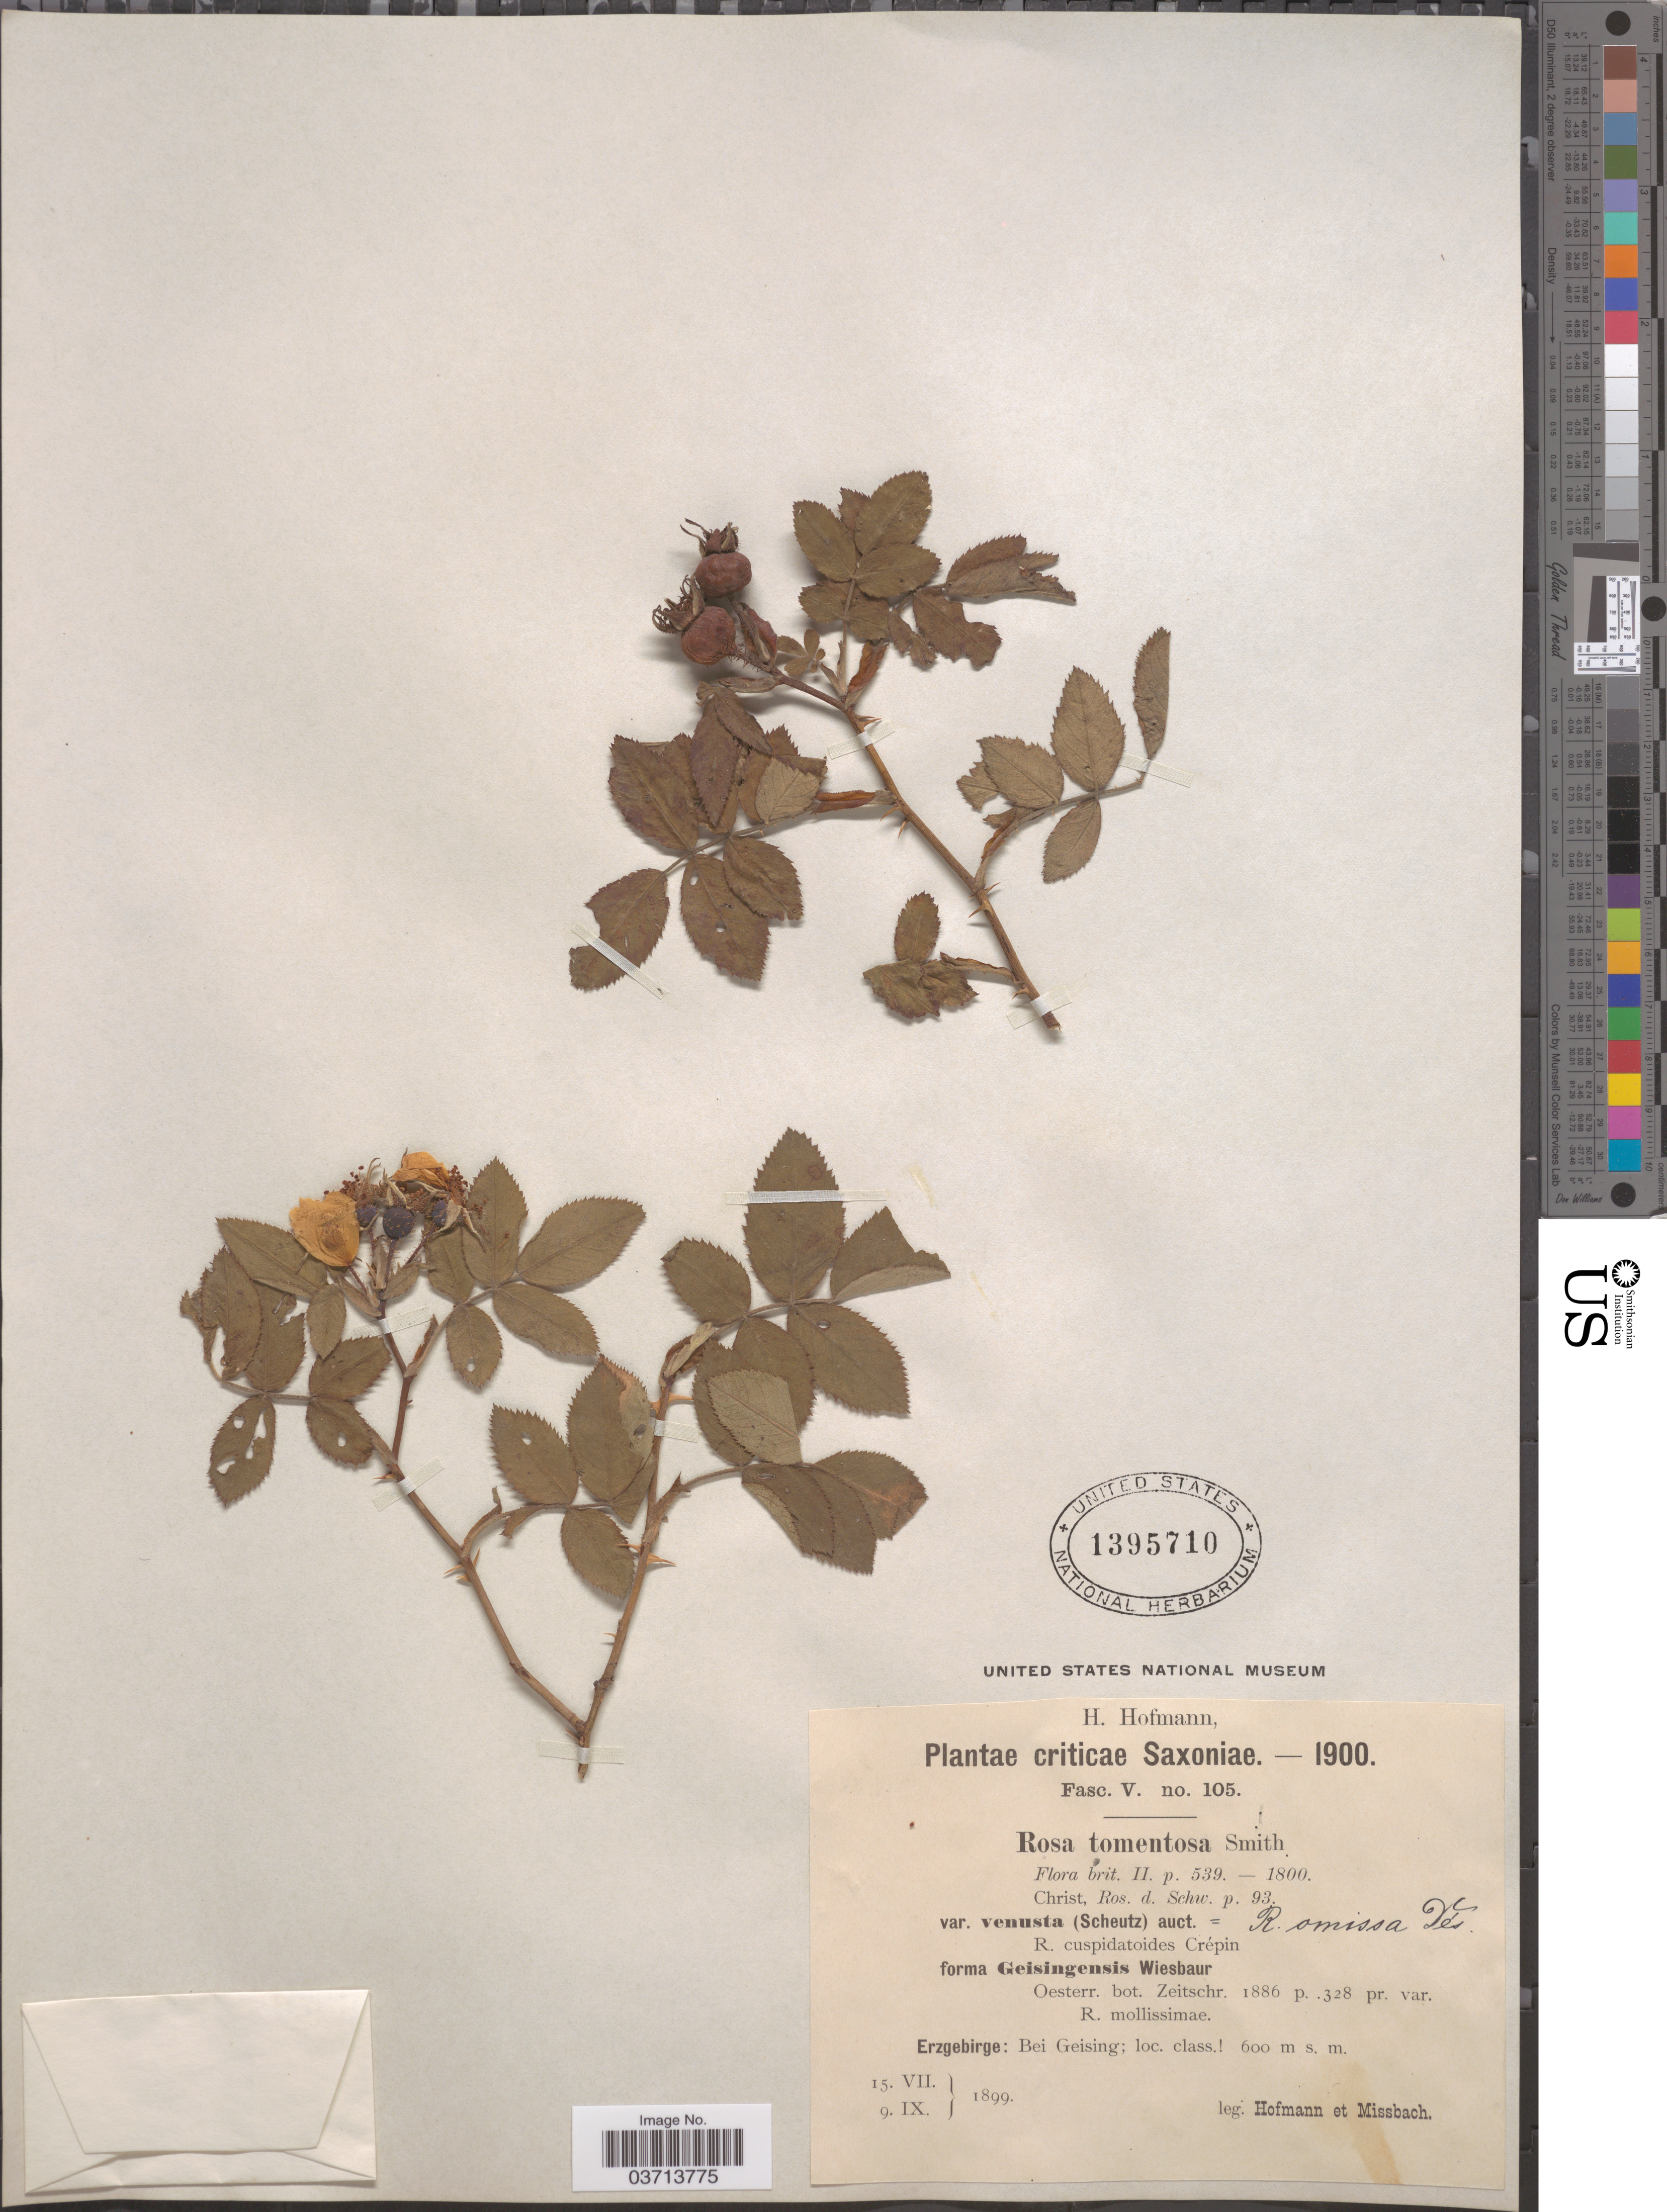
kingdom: Plantae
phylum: Tracheophyta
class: Magnoliopsida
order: Rosales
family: Rosaceae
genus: Rosa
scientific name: Rosa tomentosa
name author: Sm.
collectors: H. Hofmann & Missbach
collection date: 1899-07-15/1899-09-09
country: Germany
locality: Erzgebirge: Bei Geising.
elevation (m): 600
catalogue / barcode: US 1395710